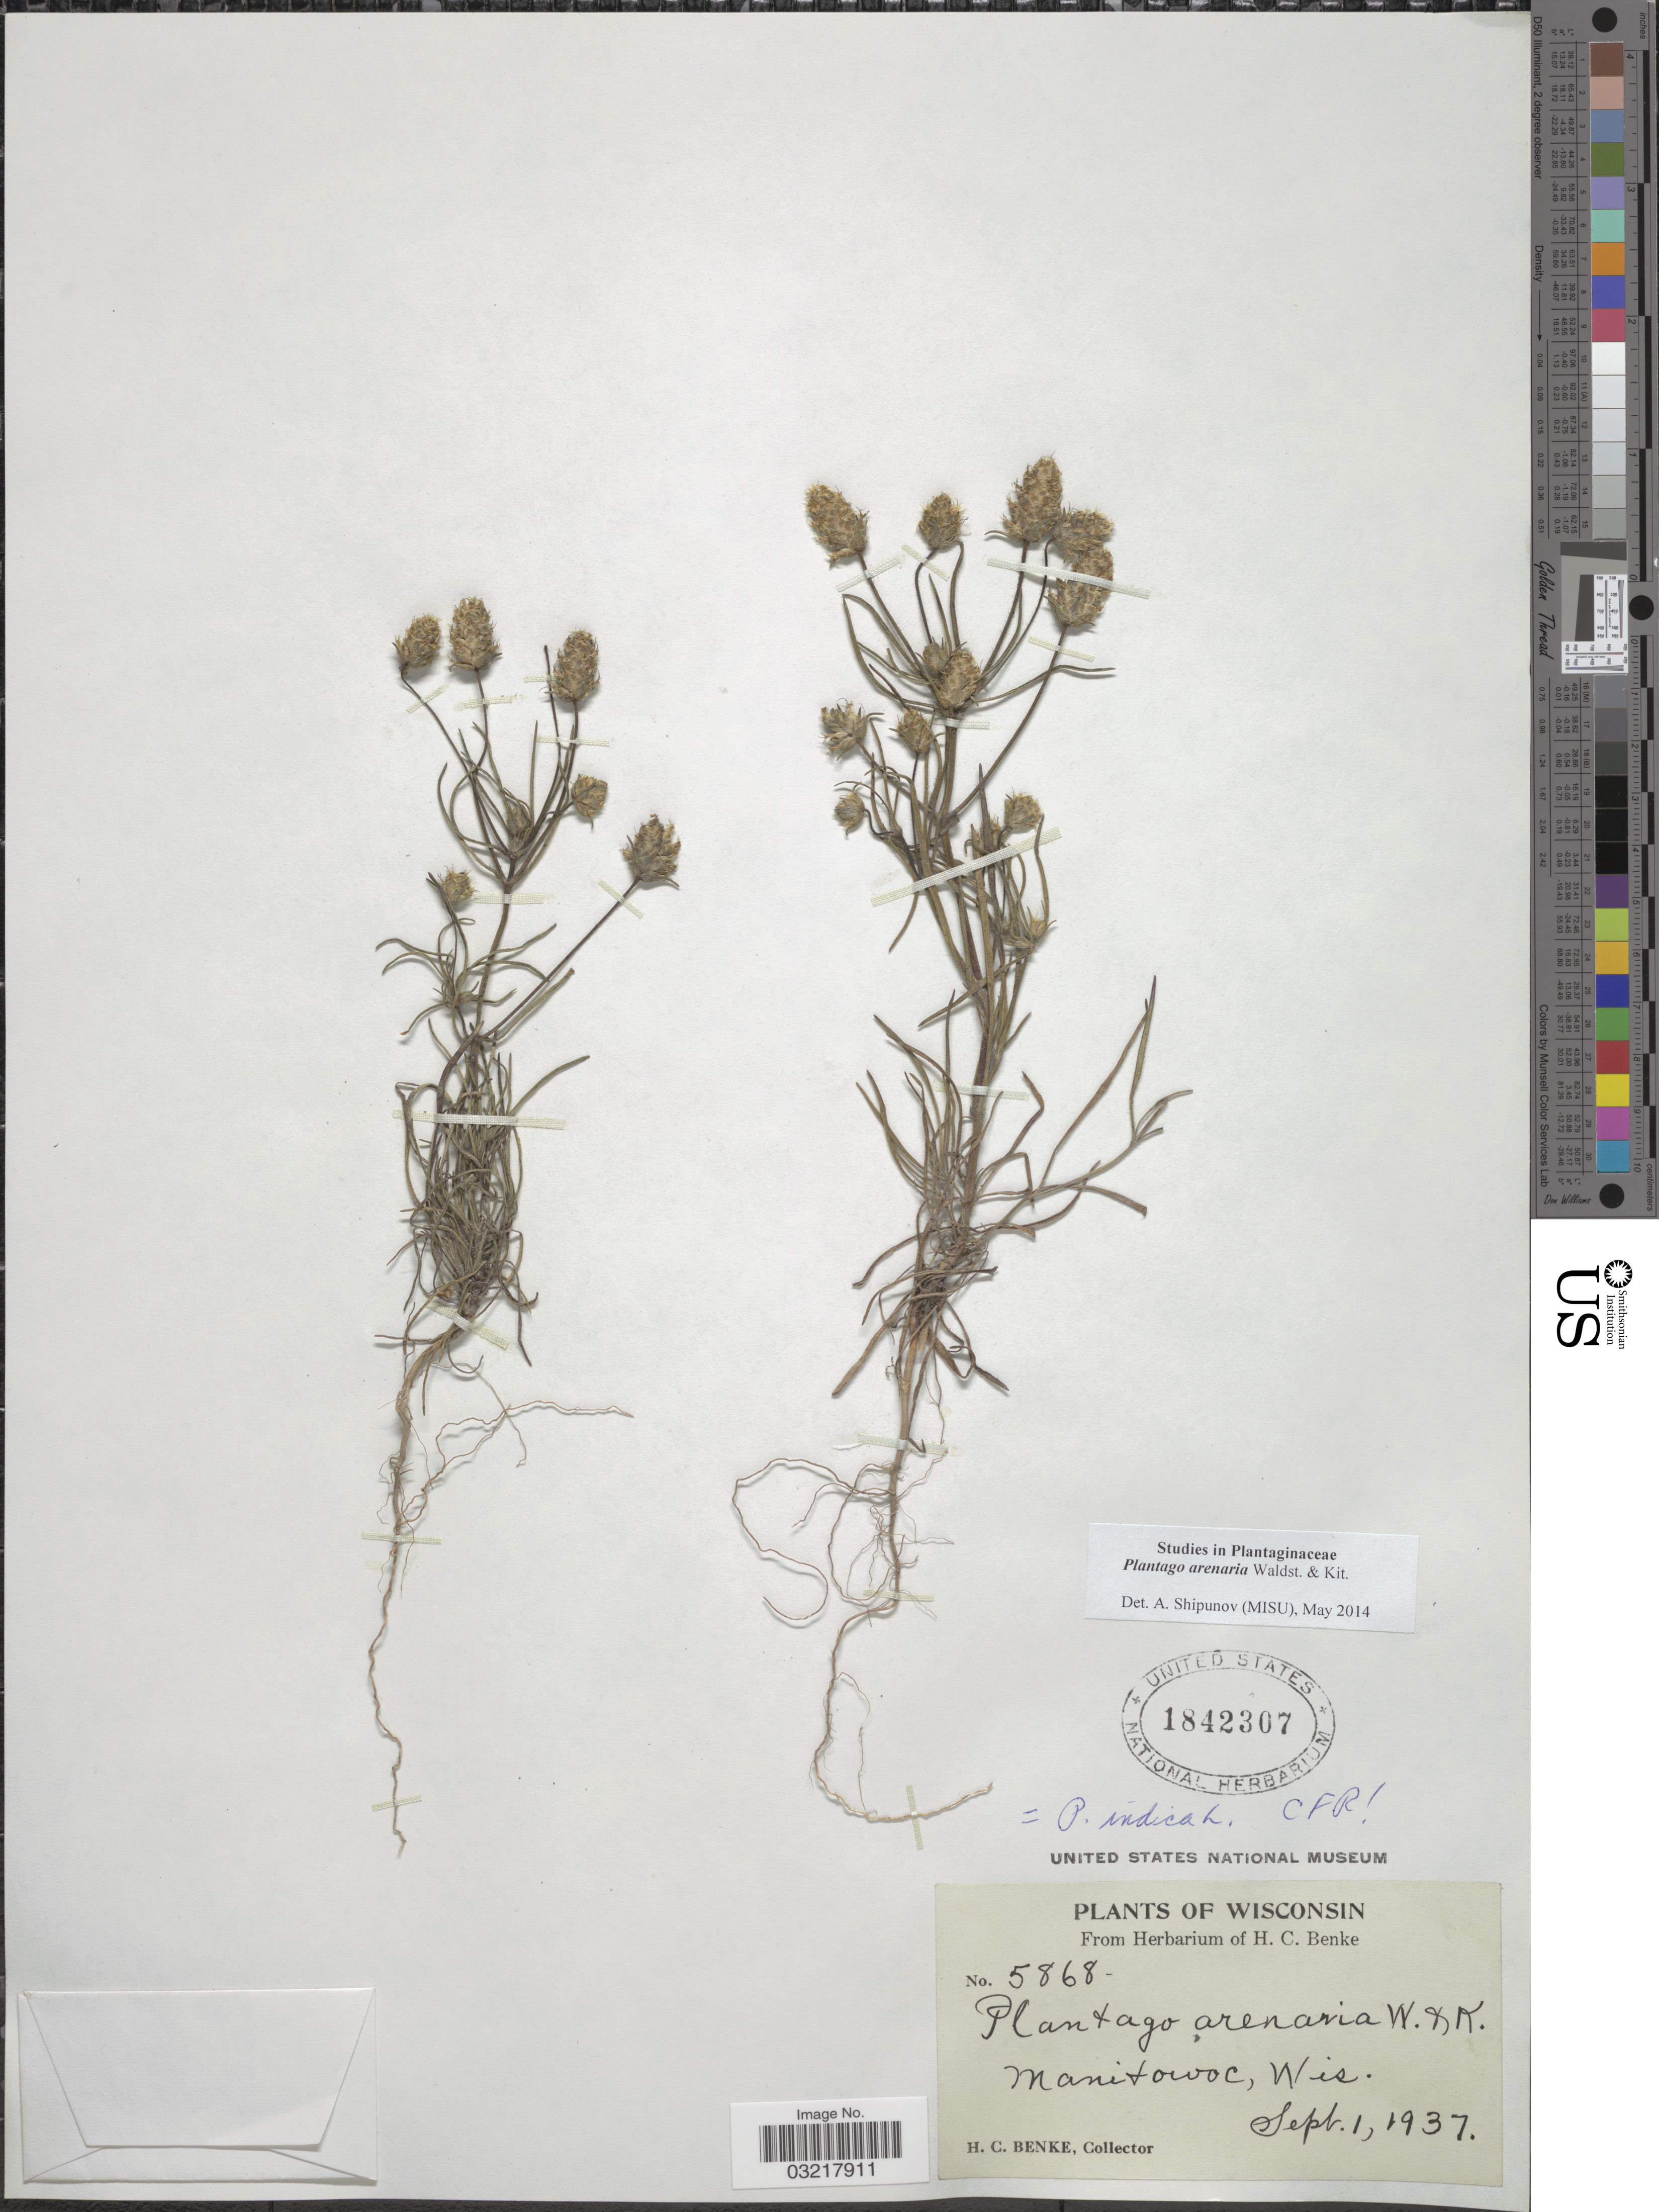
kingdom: Plantae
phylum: Tracheophyta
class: Magnoliopsida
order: Lamiales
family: Plantaginaceae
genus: Plantago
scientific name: Plantago arenaria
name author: Waldst. & Kit.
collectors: H. Benke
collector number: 5868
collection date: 1937-09-01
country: United States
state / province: Wisconsin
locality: Manitowoc, Wis.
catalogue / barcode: US 1842307